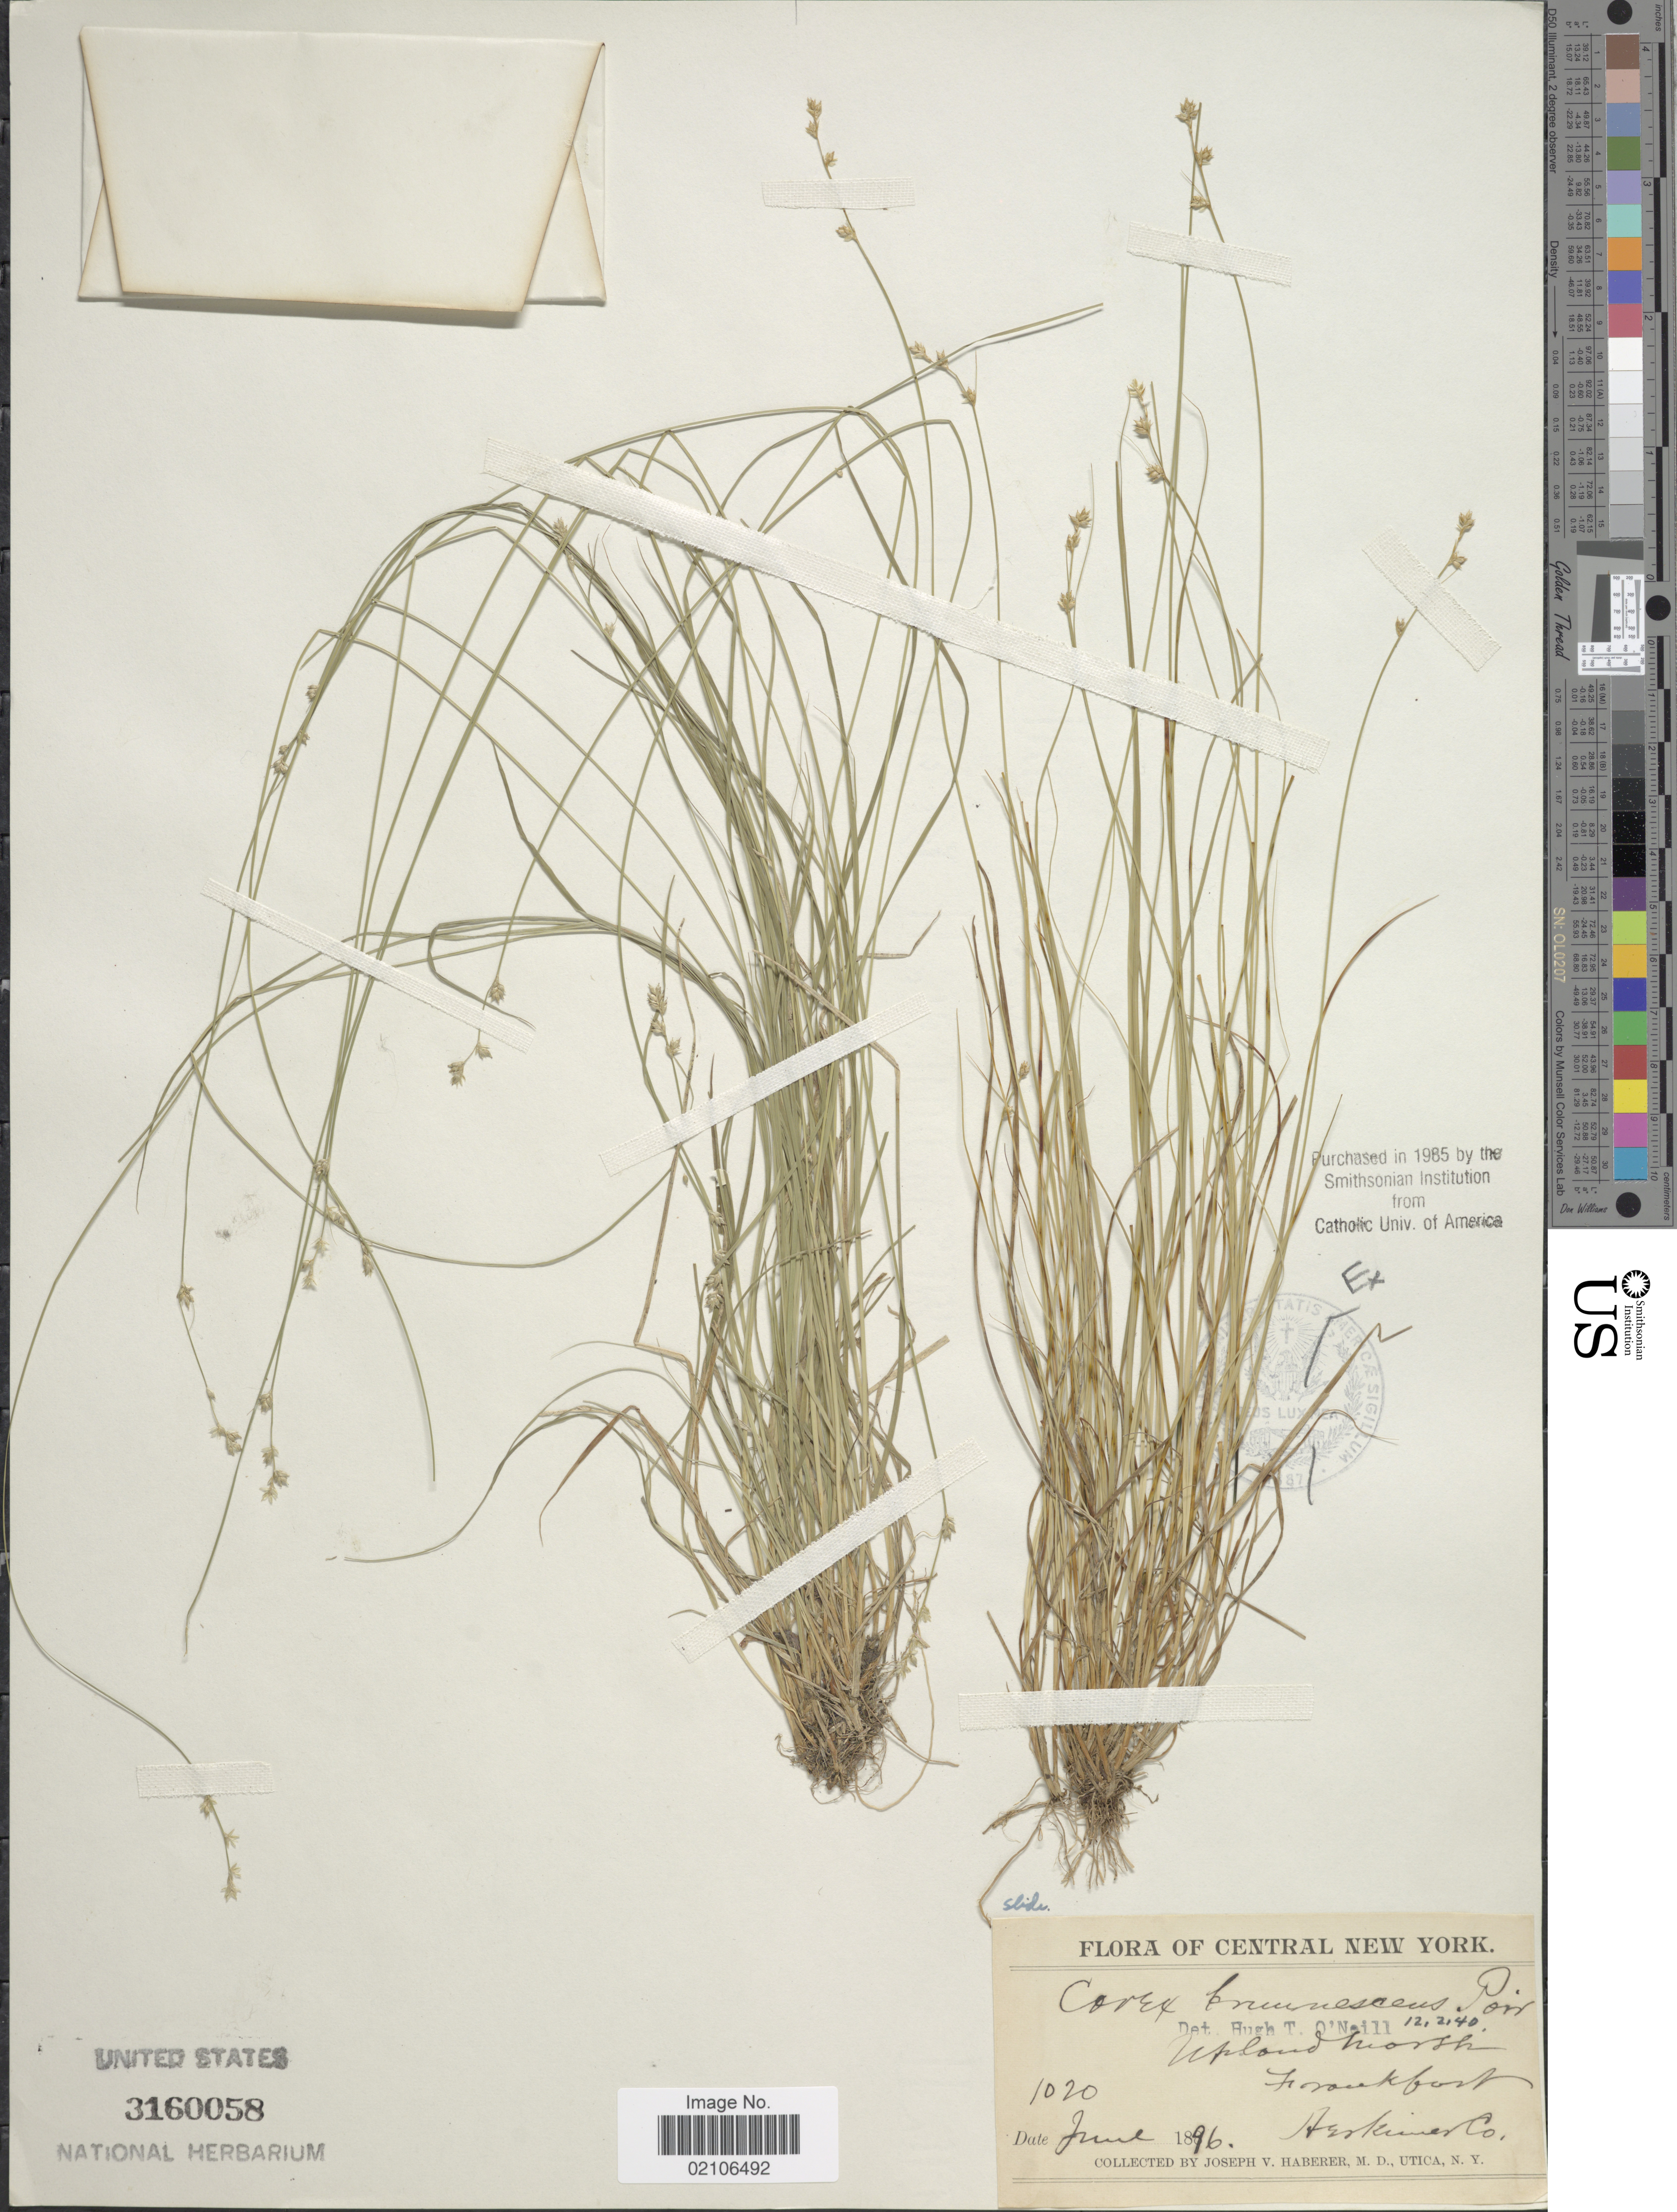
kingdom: Plantae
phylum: Tracheophyta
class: Liliopsida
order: Poales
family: Cyperaceae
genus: Carex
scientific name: Carex brunnescens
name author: (Pers.) Poir.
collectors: J. V. Haberer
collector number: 1020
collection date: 1896-06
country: United States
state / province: New York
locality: Central New York, Upland marsh Frankfort, Herkimer Co.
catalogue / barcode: US 3160058